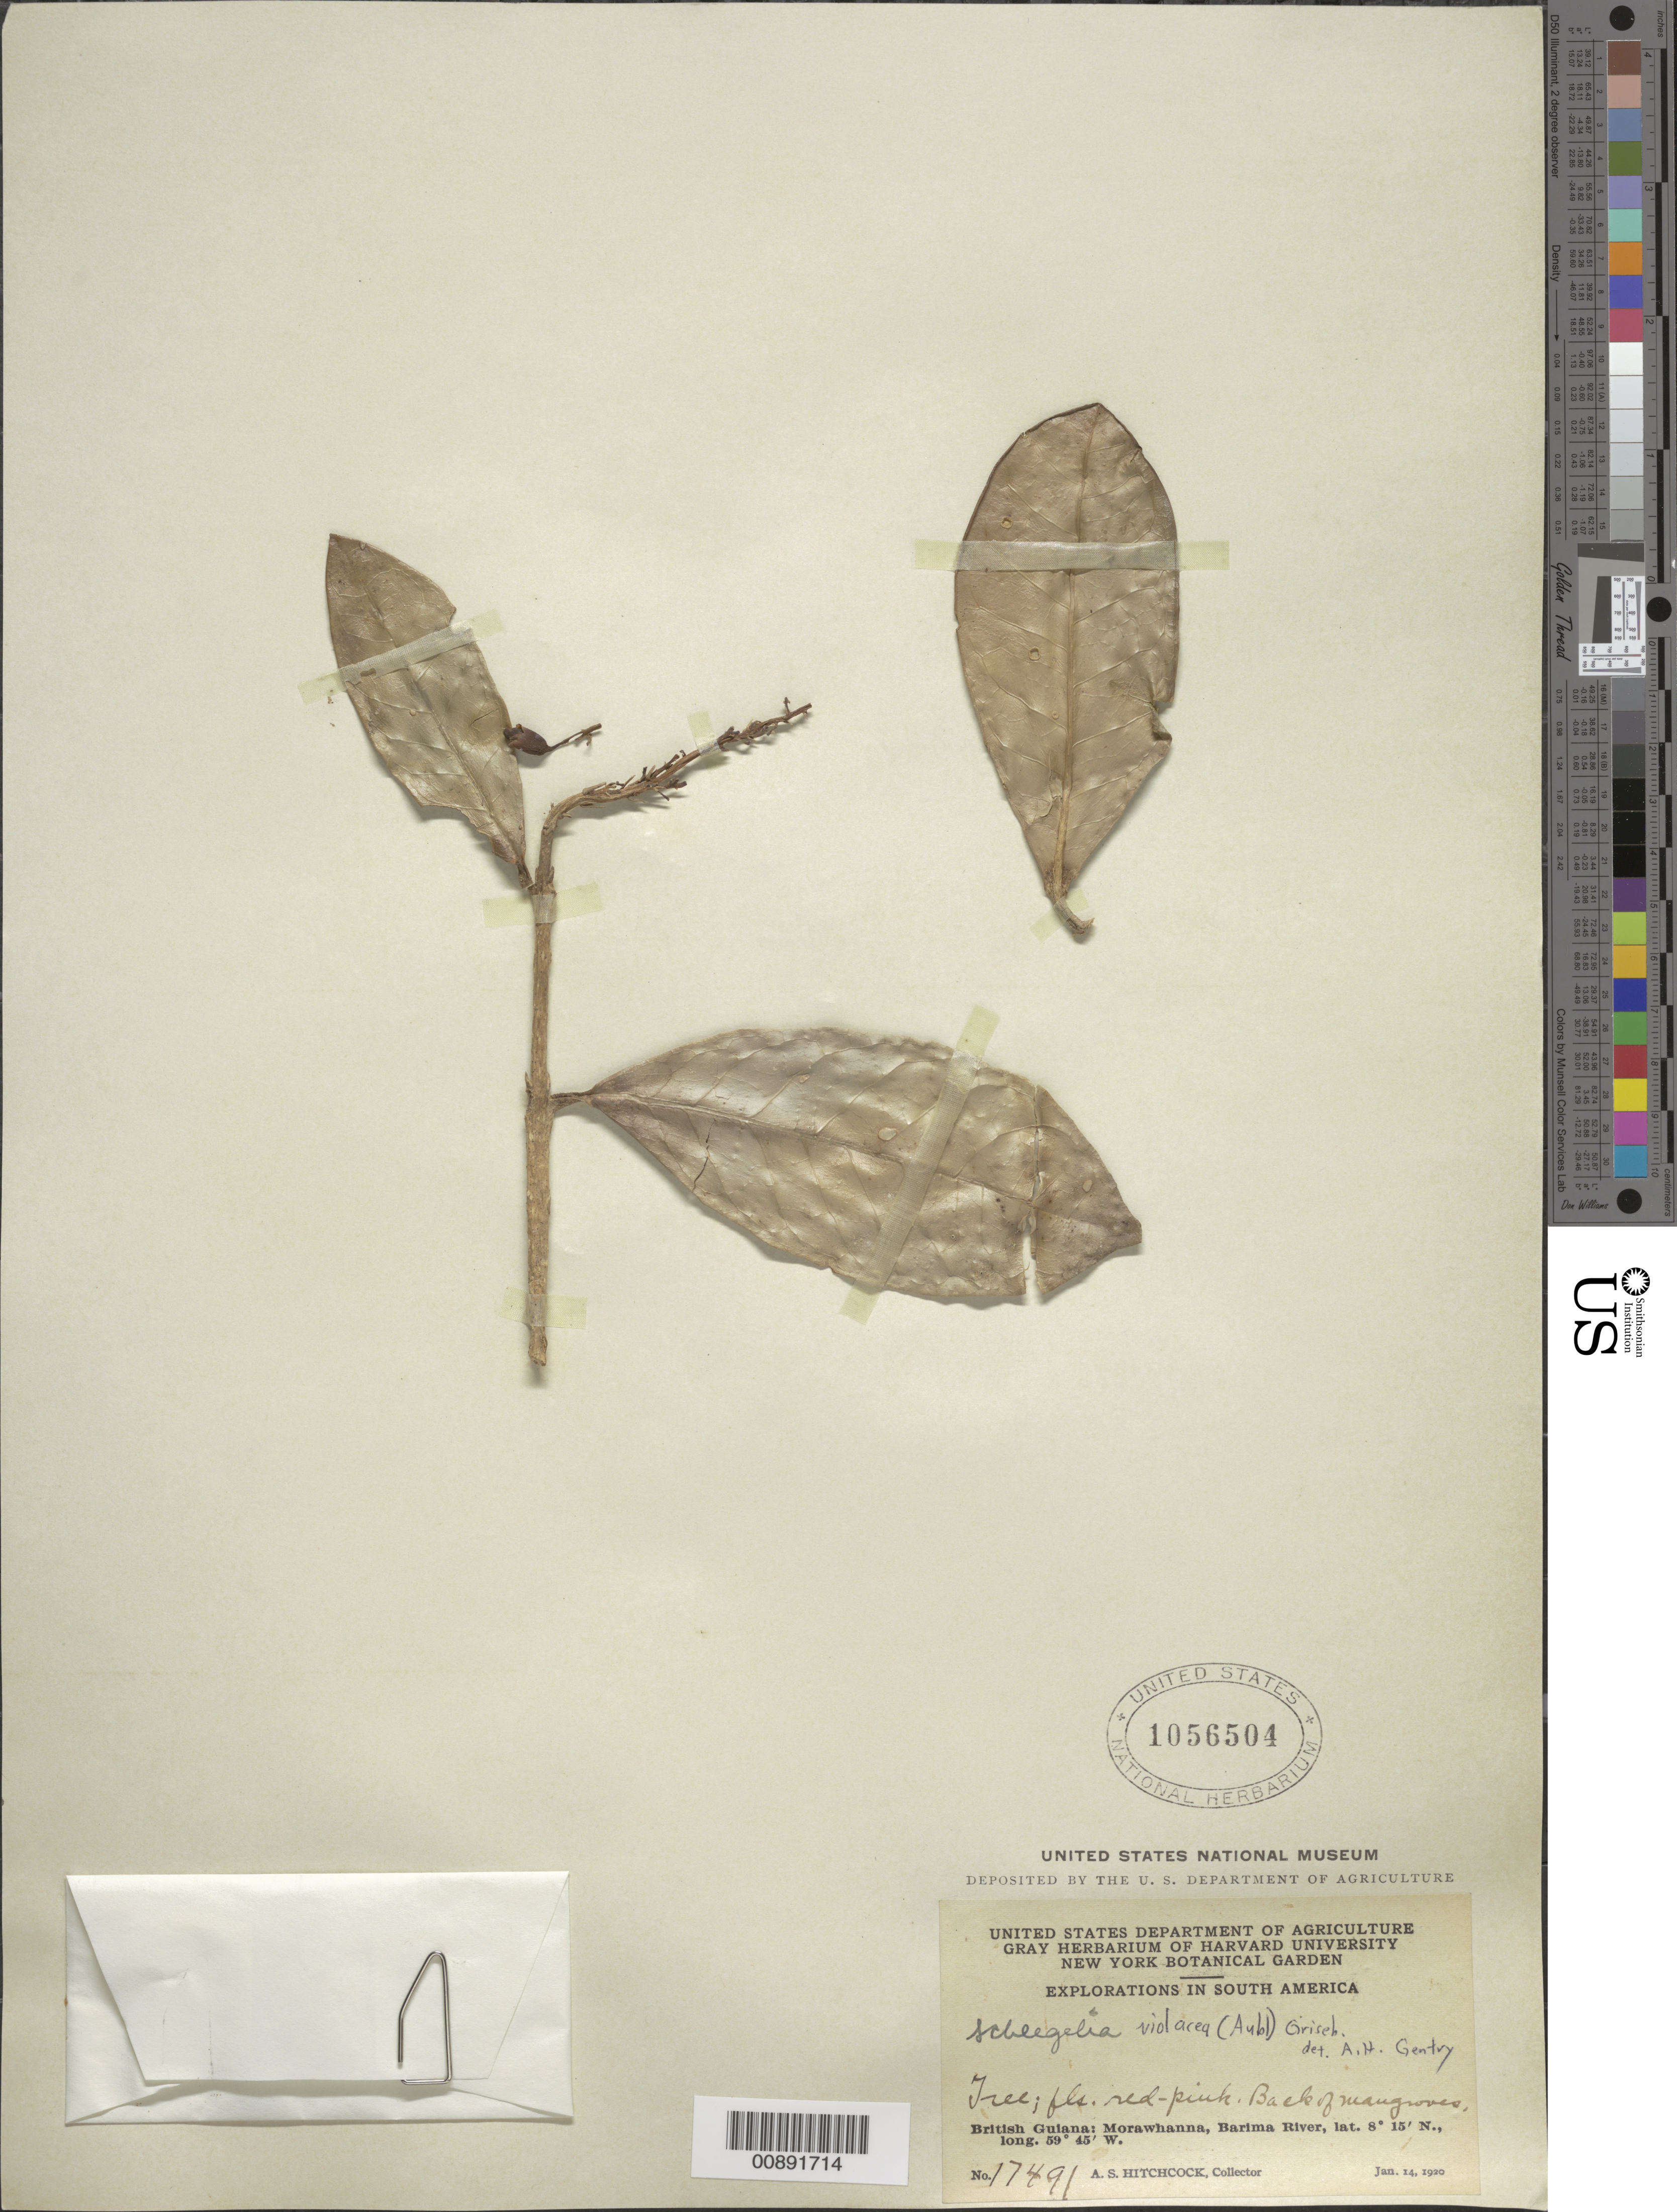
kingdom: Plantae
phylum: Tracheophyta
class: Magnoliopsida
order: Lamiales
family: Schlegeliaceae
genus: Schlegelia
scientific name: Schlegelia violacea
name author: (Aubl.) Griseb.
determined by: Gentry, A. H.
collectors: A. S. Hitchcock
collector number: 17491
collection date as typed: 14-Jan-20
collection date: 1920-01-14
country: Guyana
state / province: Barima-Waini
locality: Morawhanna, vic., Barima R.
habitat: Back of mangroves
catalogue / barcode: US 1056504